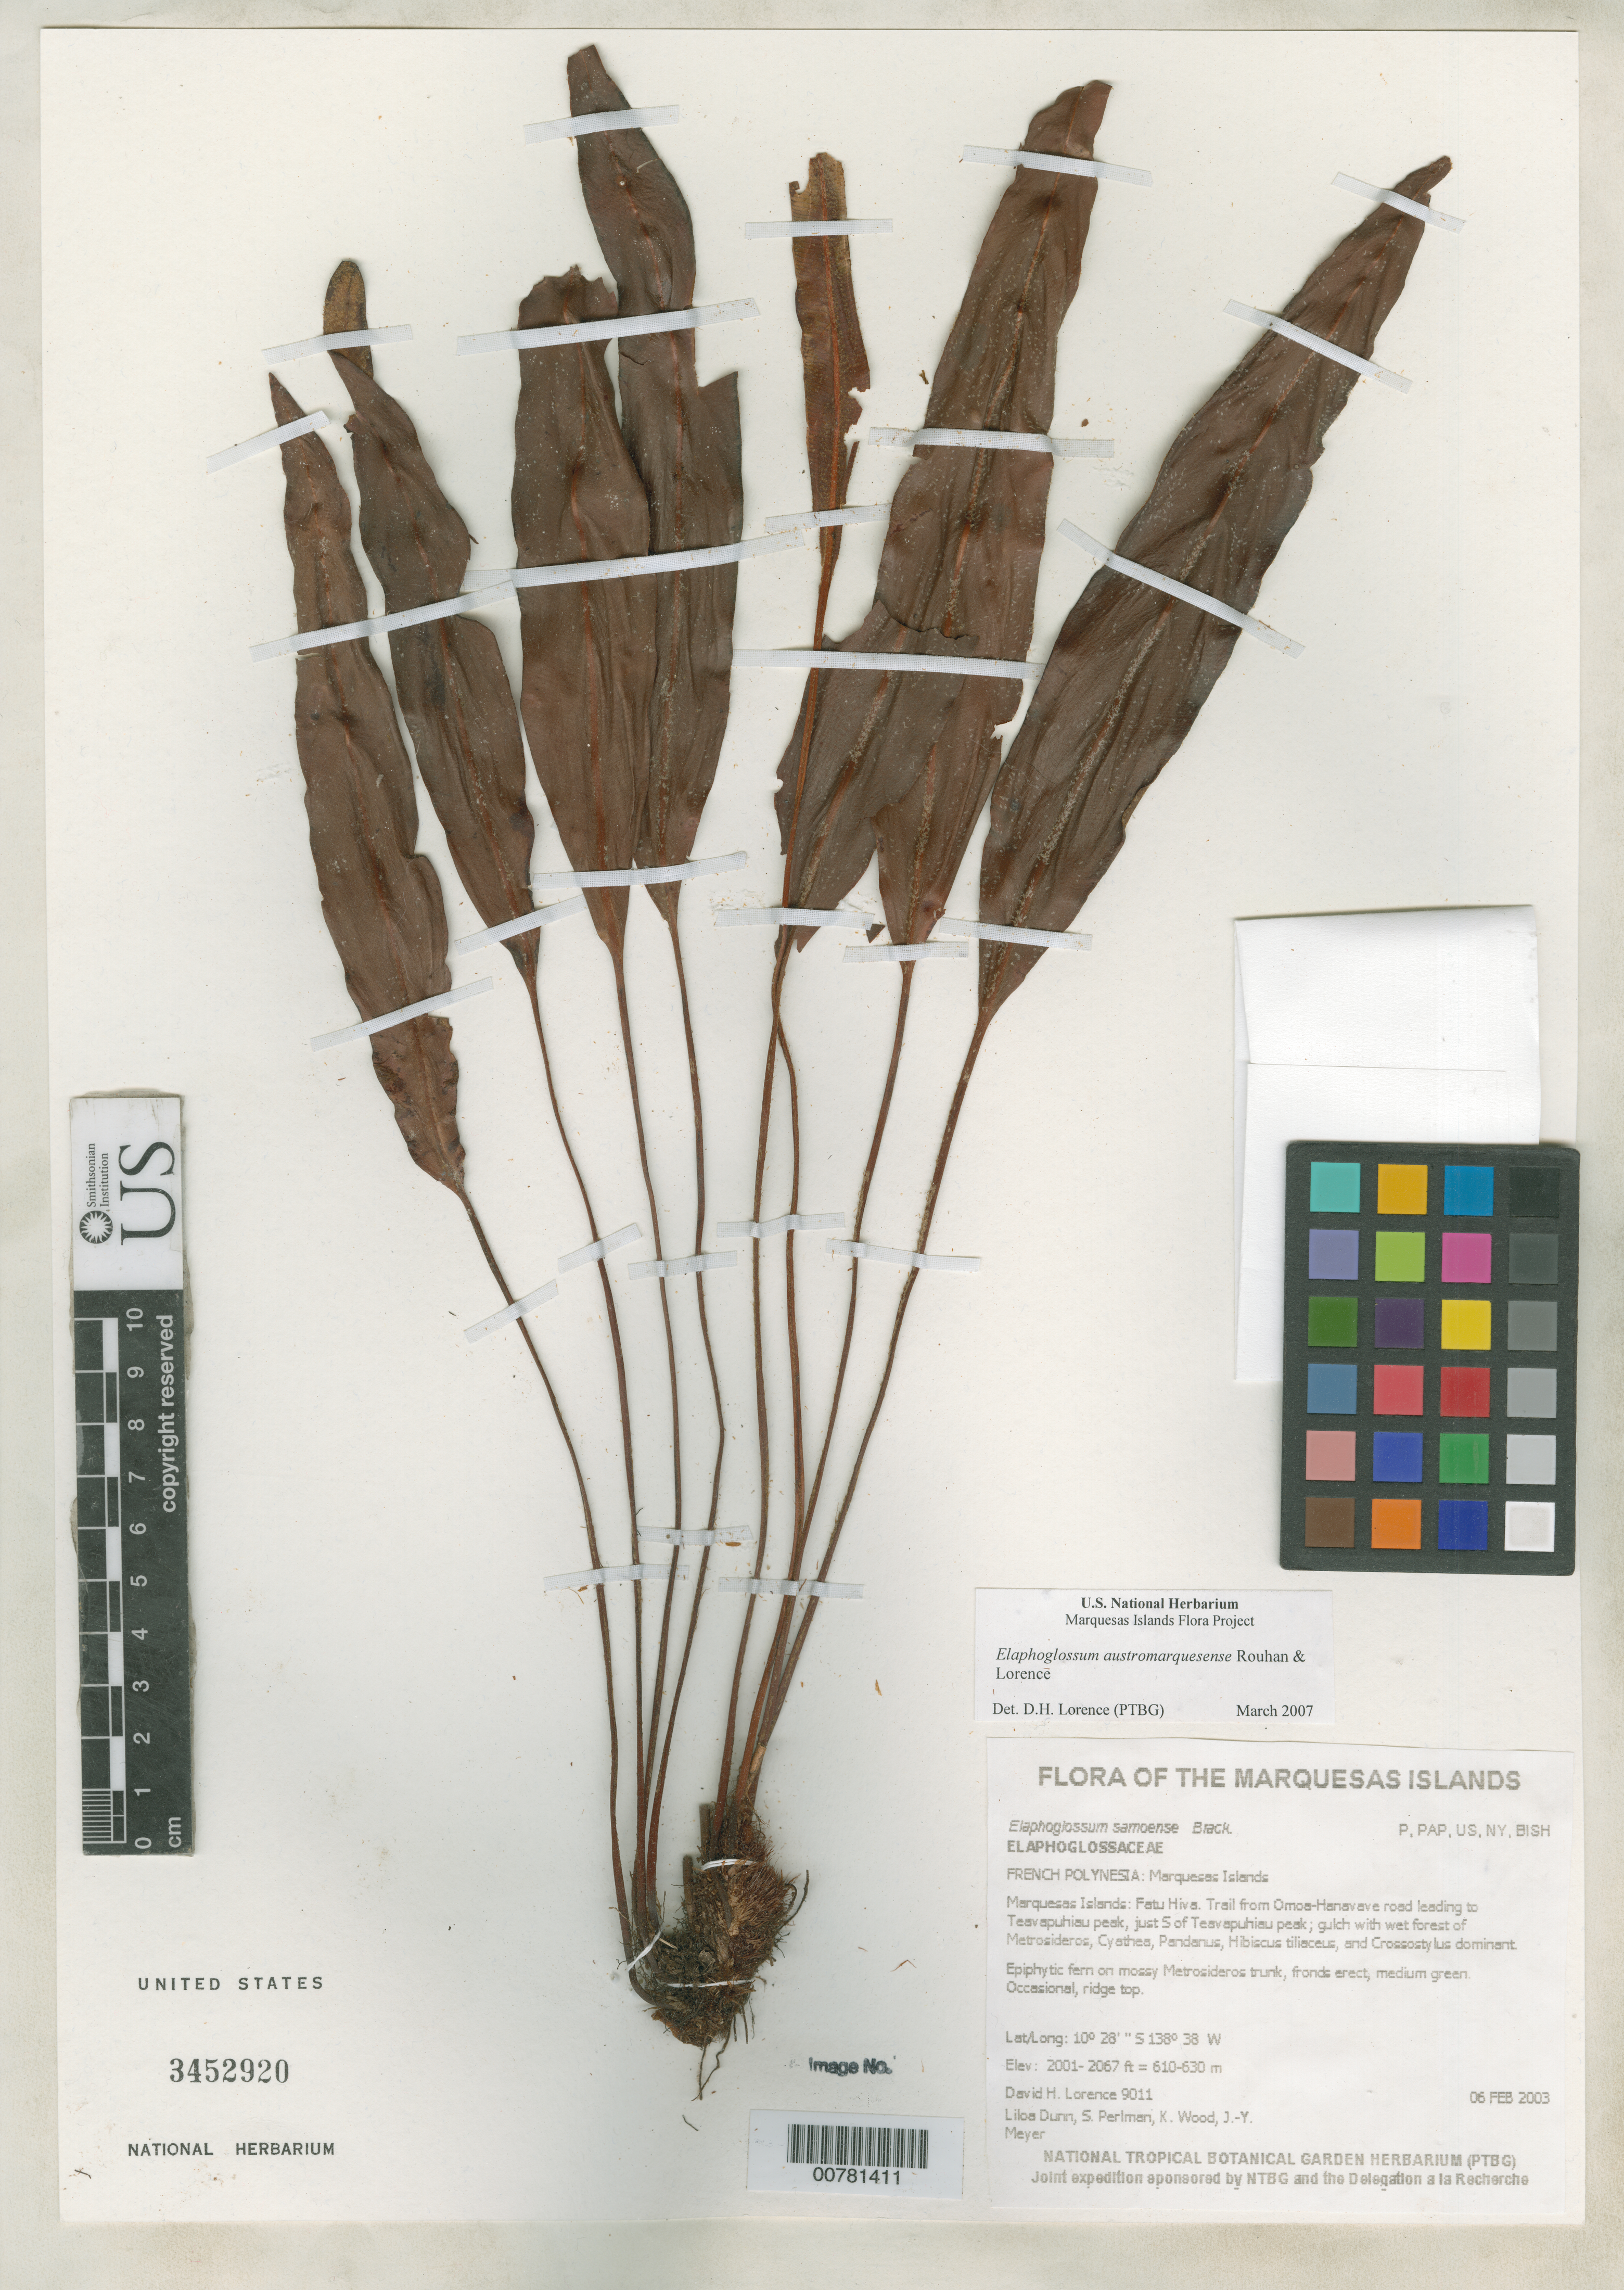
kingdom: Plantae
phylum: Tracheophyta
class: Polypodiopsida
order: Polypodiales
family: Dryopteridaceae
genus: Elaphoglossum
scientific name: Elaphoglossum austromarquesense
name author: Rouhan & Lorence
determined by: Lorence, David H., (PTBG), National Tropical Botanical Garden (UNITED STATES)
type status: Isotype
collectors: D. Lorence, L. Dunn, S. P. Perlman, K. R. Wood & J.-Y. Meyer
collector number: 9011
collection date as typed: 06 Feb 2003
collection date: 2003-02-06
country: French Polynesia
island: Fatu Hiva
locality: Trail from Omoa-Hanavave road leading to Teavapuhiau peak, just S of Teavapuhiau peak.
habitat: Gulch with wet forest.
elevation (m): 610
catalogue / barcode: US 3452920